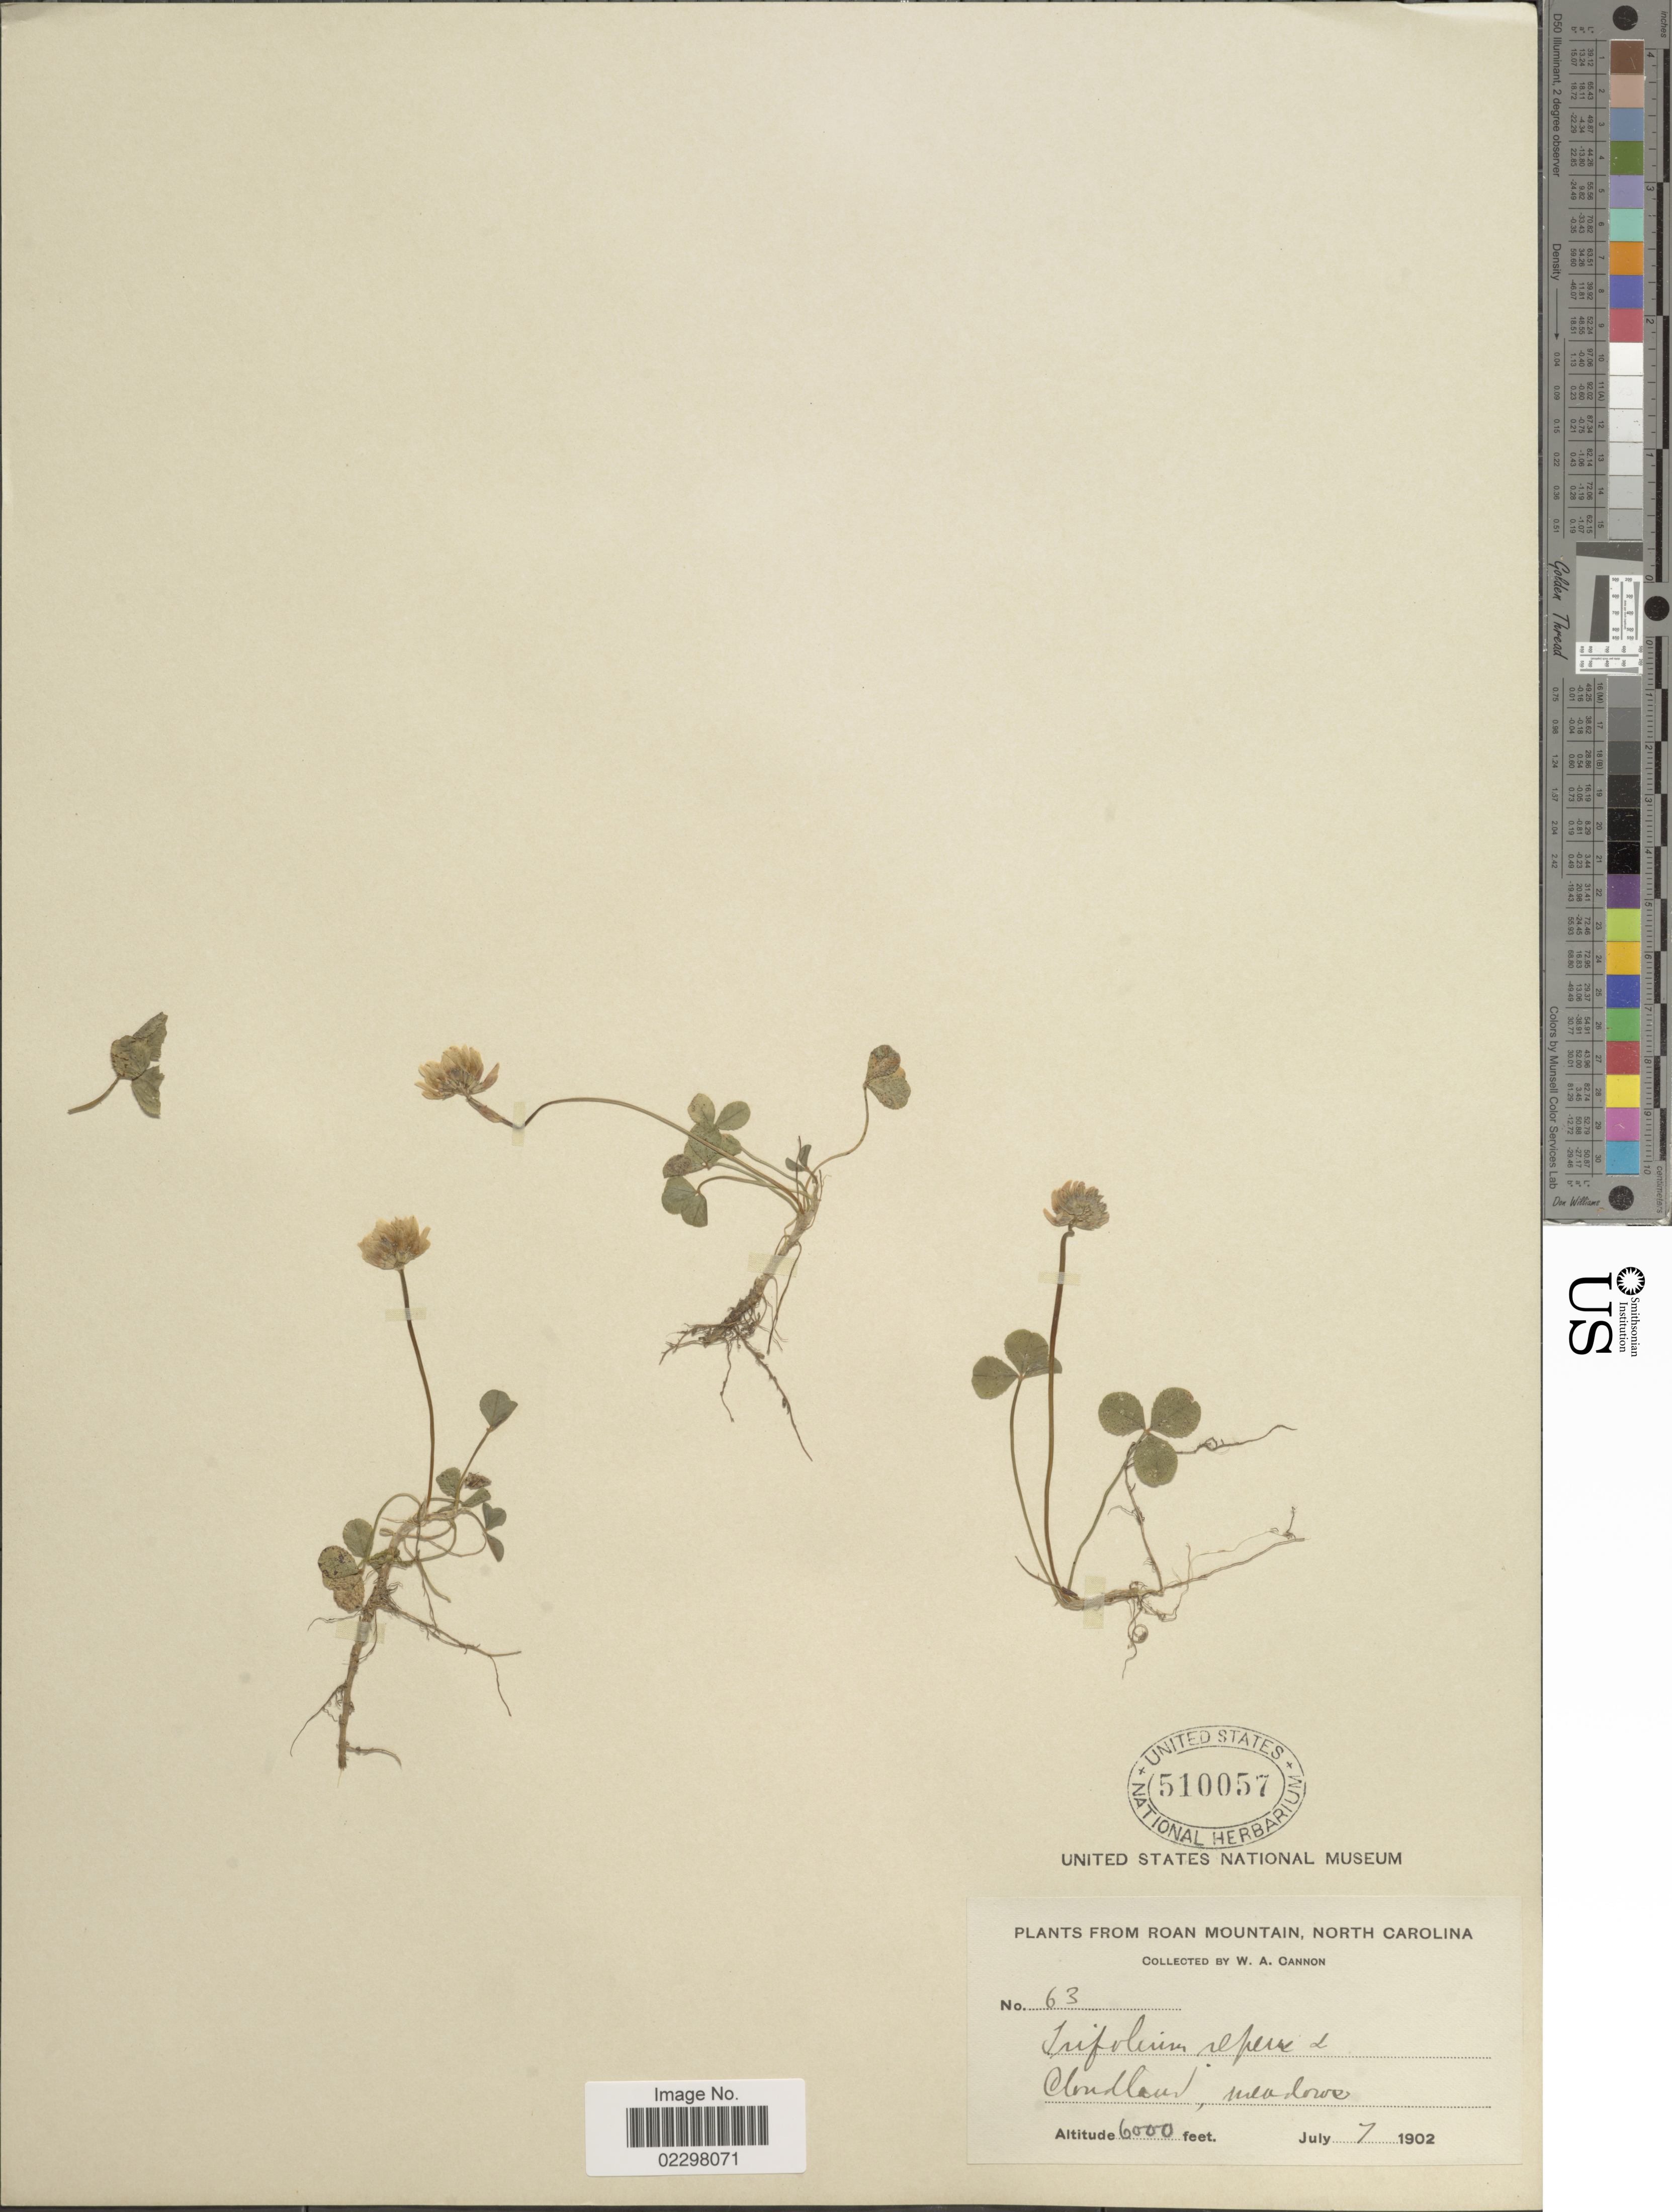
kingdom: Plantae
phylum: Tracheophyta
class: Magnoliopsida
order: Fabales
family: Fabaceae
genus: Trifolium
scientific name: Trifolium repens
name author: L.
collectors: W. Cannon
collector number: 63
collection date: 1902-07-07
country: United States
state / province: North Carolina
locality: Roan Mountain, Cloudland, meadows.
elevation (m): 1829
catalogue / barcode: US 510057